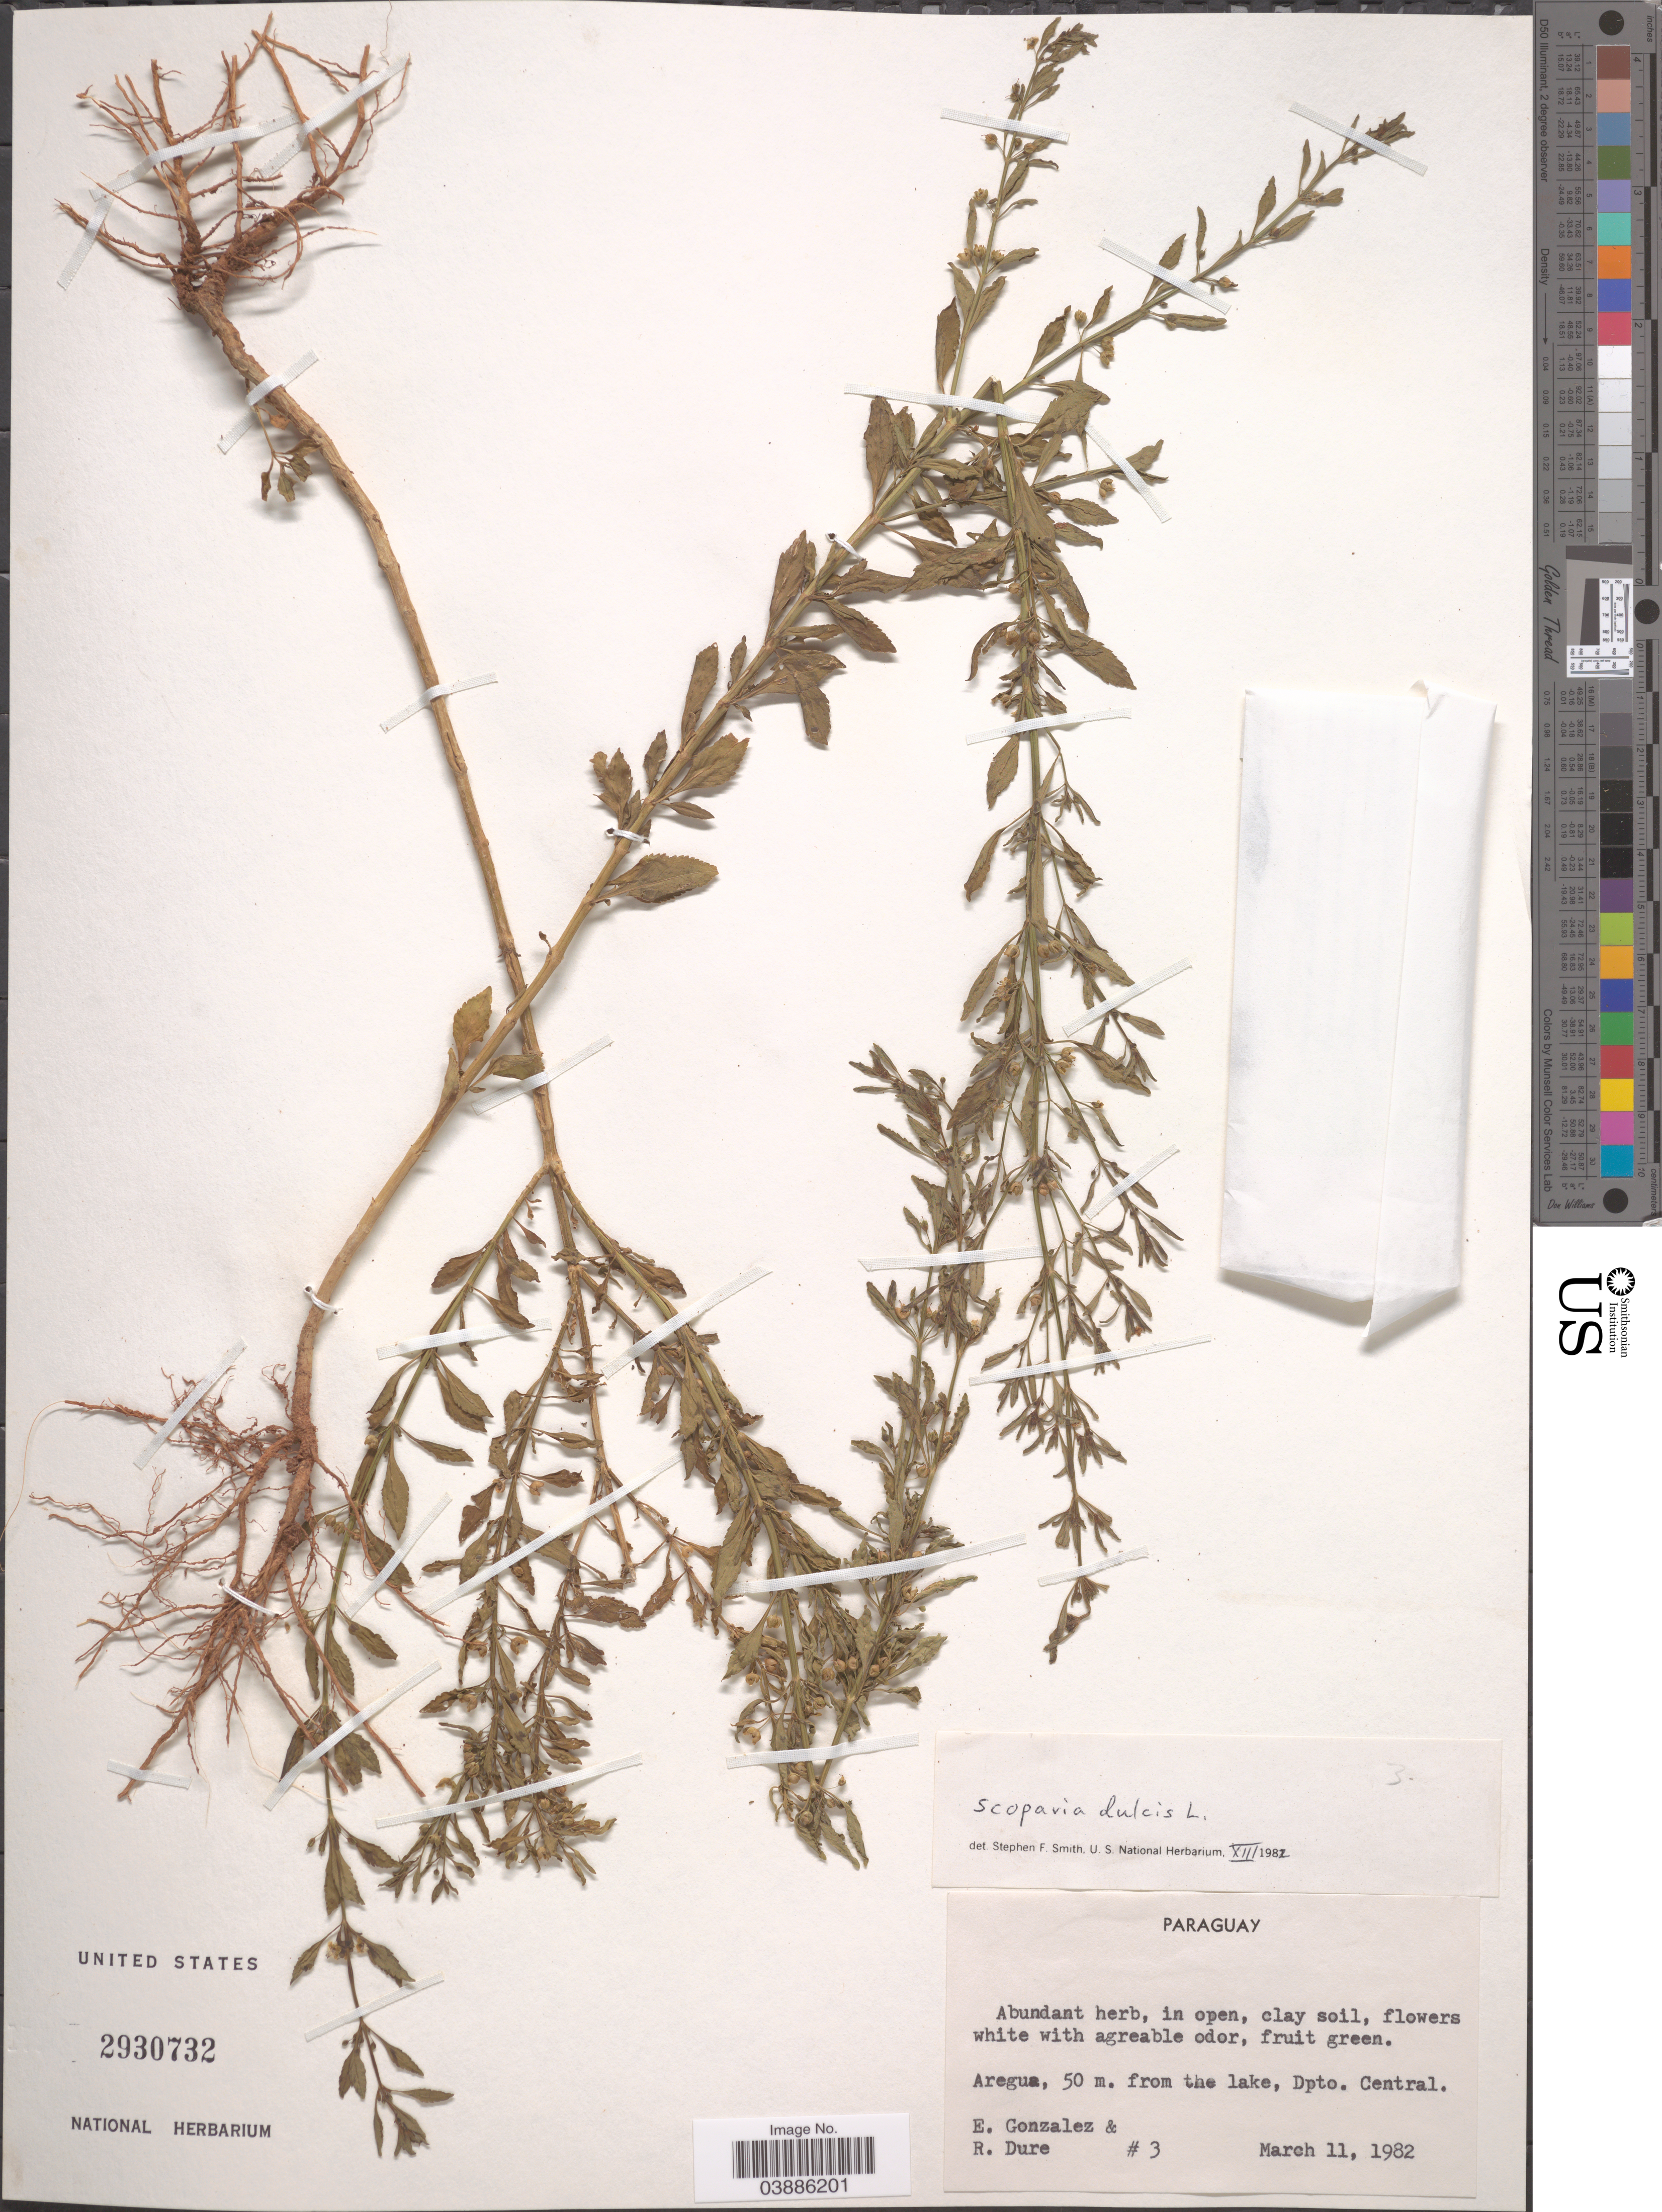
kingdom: Plantae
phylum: Tracheophyta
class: Magnoliopsida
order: Lamiales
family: Plantaginaceae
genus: Scoparia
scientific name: Scoparia dulcis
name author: L.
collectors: E. Gonzalez & R. Duré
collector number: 3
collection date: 1982-03-11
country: Paraguay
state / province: Central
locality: Aregua, 50 m. from the lake, Dpto. Central.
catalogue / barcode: US 2930732